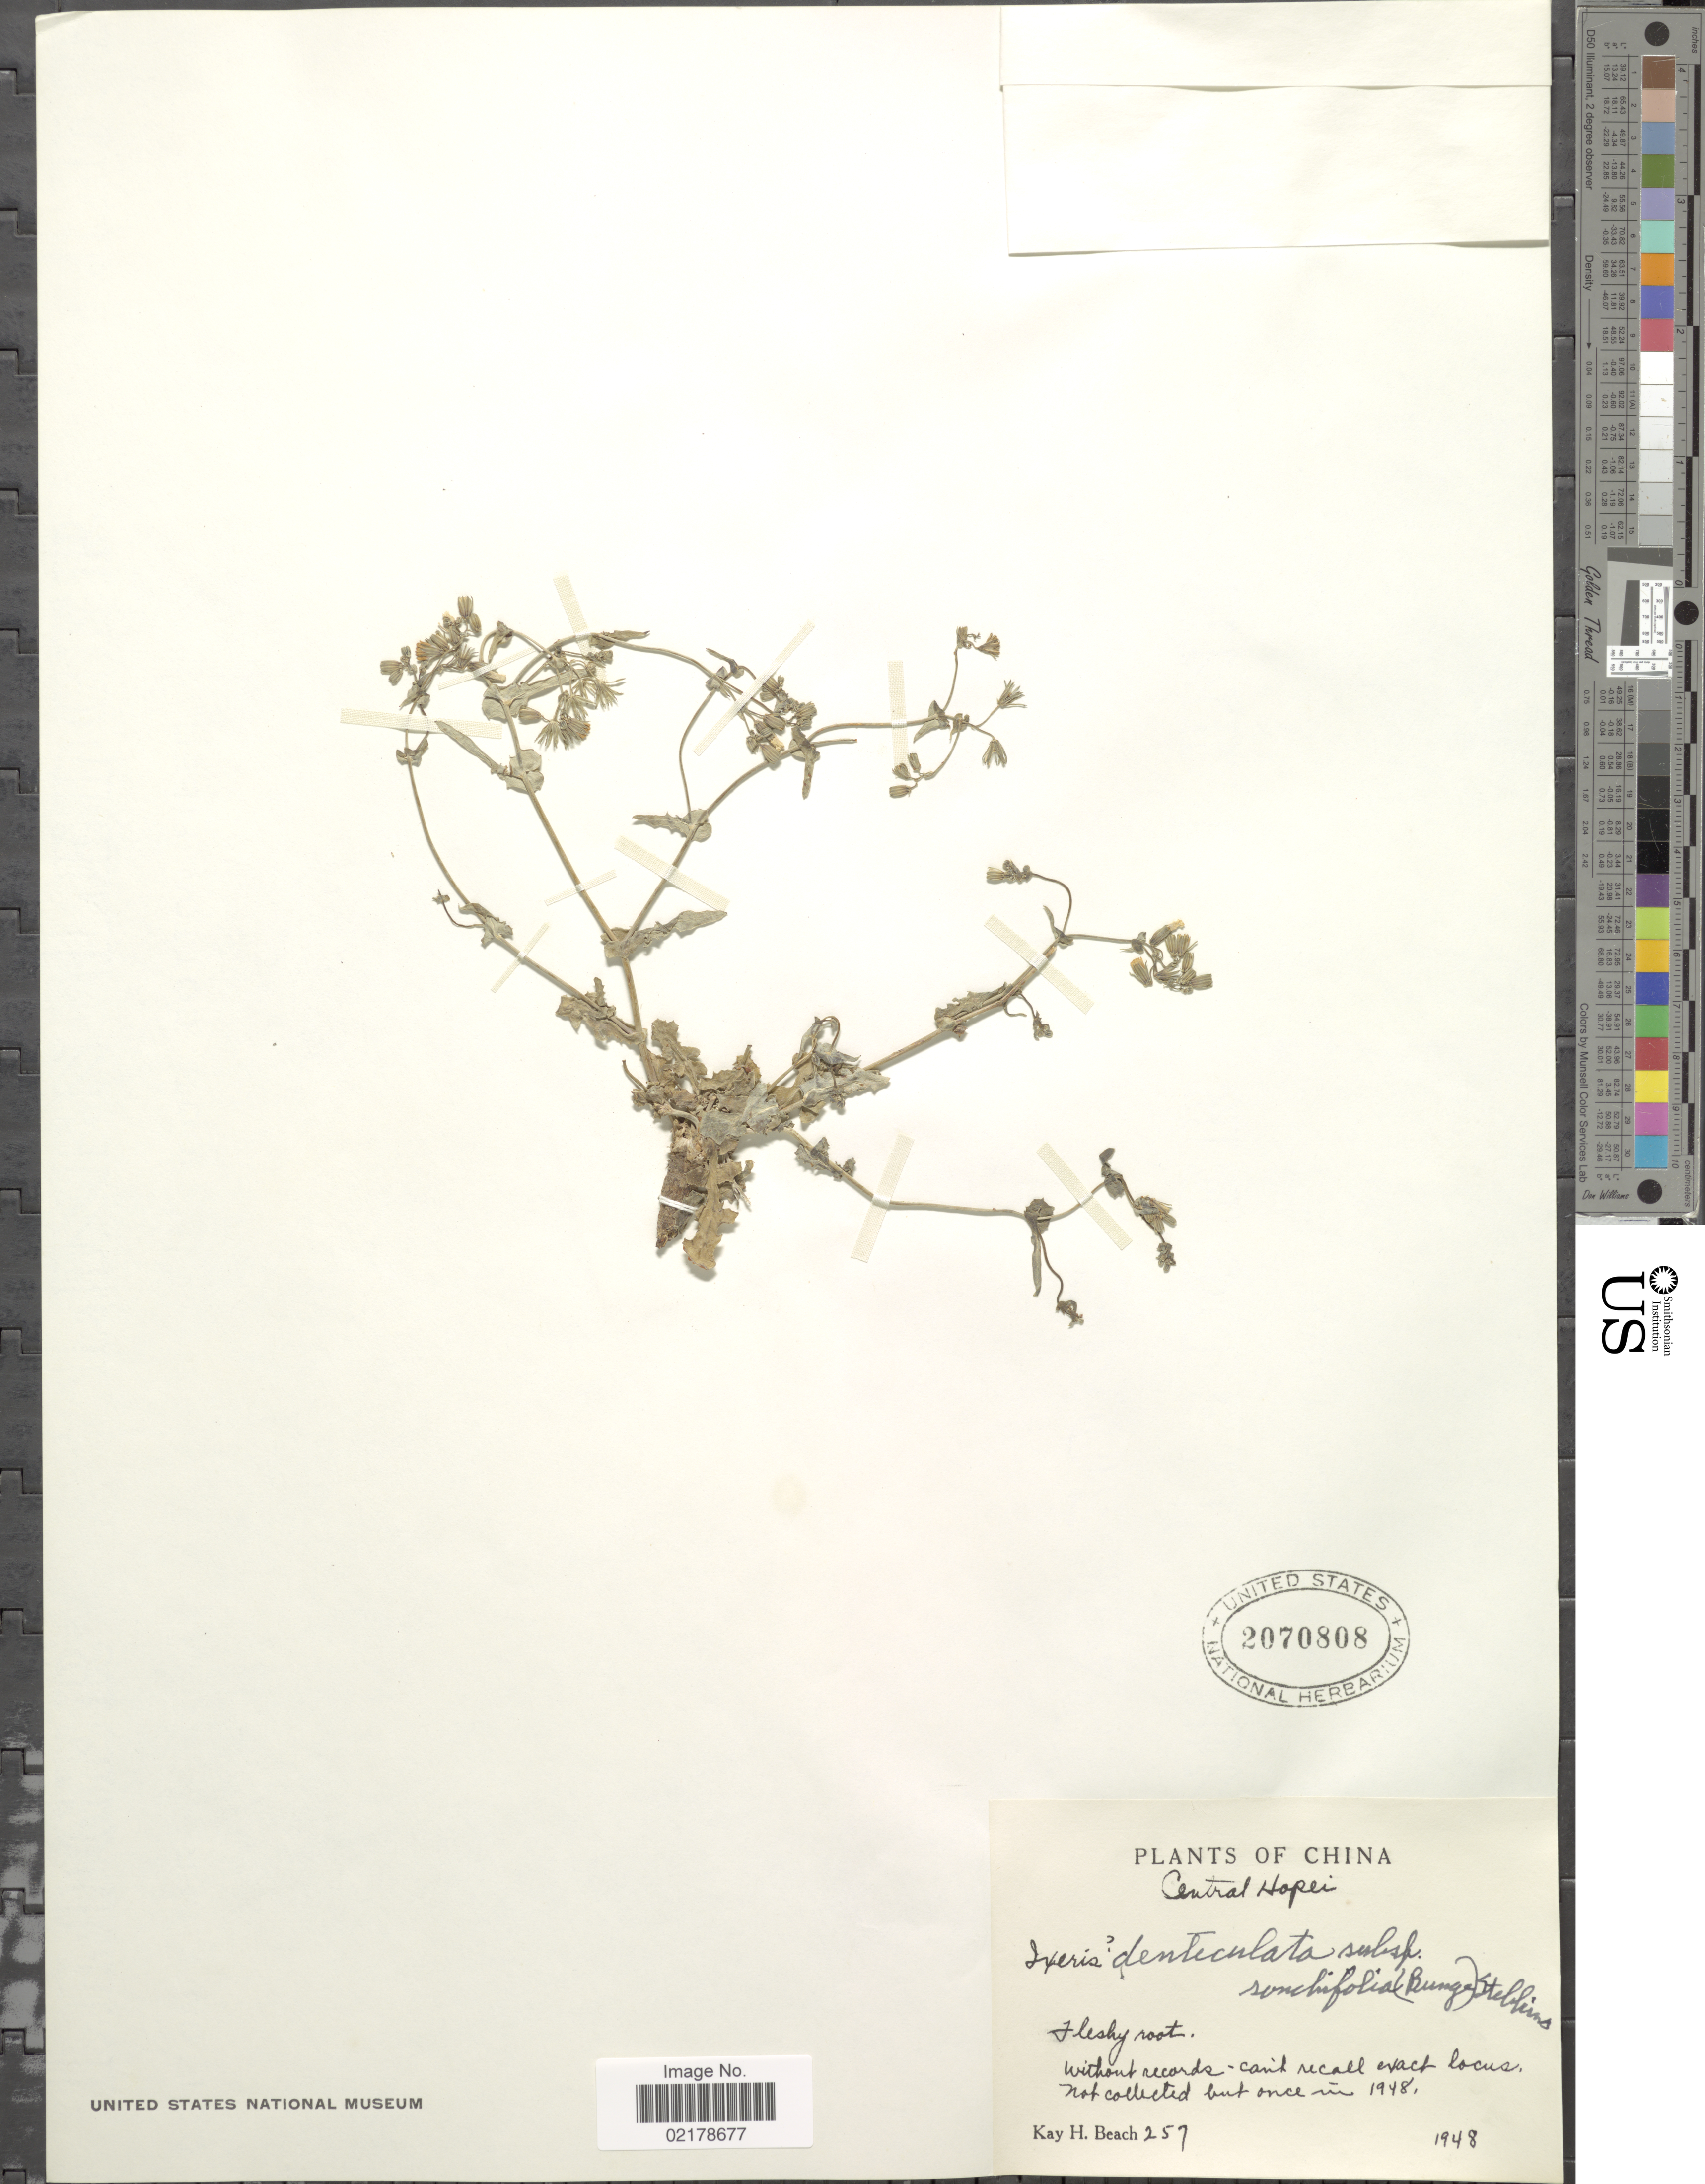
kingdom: Plantae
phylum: Tracheophyta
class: Magnoliopsida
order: Asterales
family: Asteraceae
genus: Crepidiastrum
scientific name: Crepidiastrum denticulatum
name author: (Houtt.) Pak & Kawano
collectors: K. H. Beach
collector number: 257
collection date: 1948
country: China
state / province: Hebei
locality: Central Hopei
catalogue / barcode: US 2070808